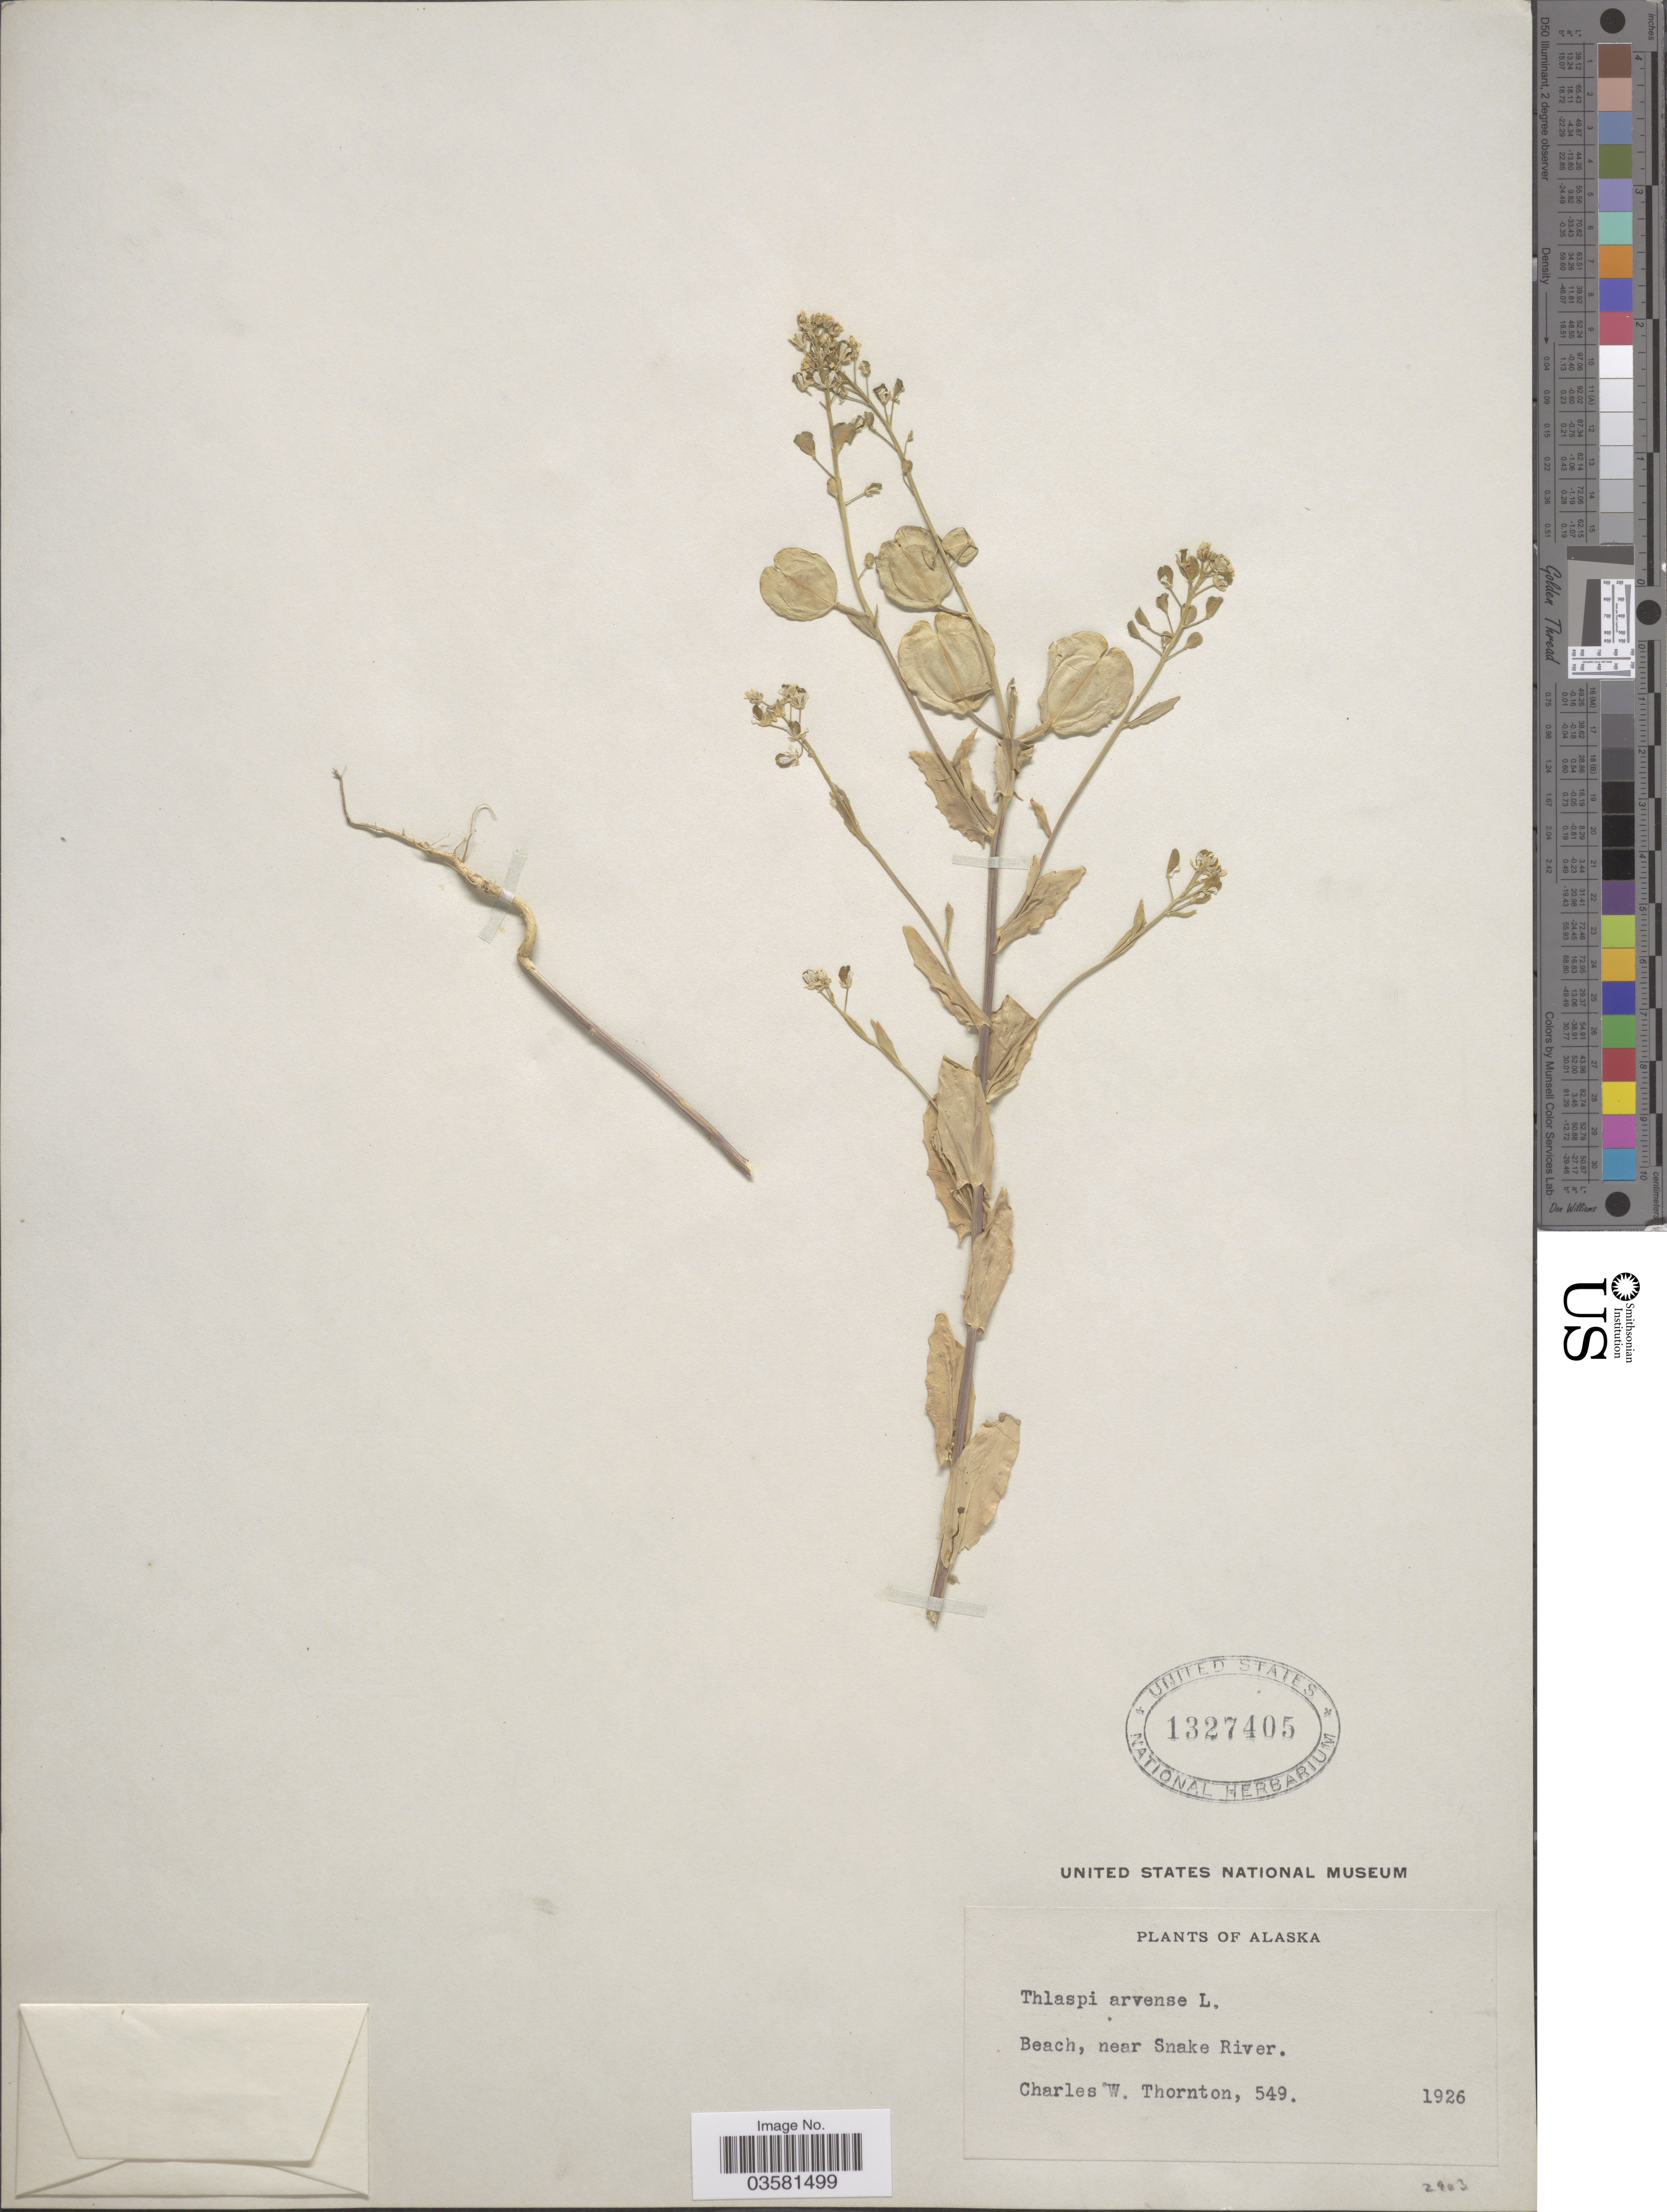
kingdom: Plantae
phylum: Tracheophyta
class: Magnoliopsida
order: Brassicales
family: Brassicaceae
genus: Thlaspi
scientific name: Thlaspi arvense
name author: L.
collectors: C. Thornton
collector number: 549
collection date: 1926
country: United States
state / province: Alaska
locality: Beach, near Snake River.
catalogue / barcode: US 1327405